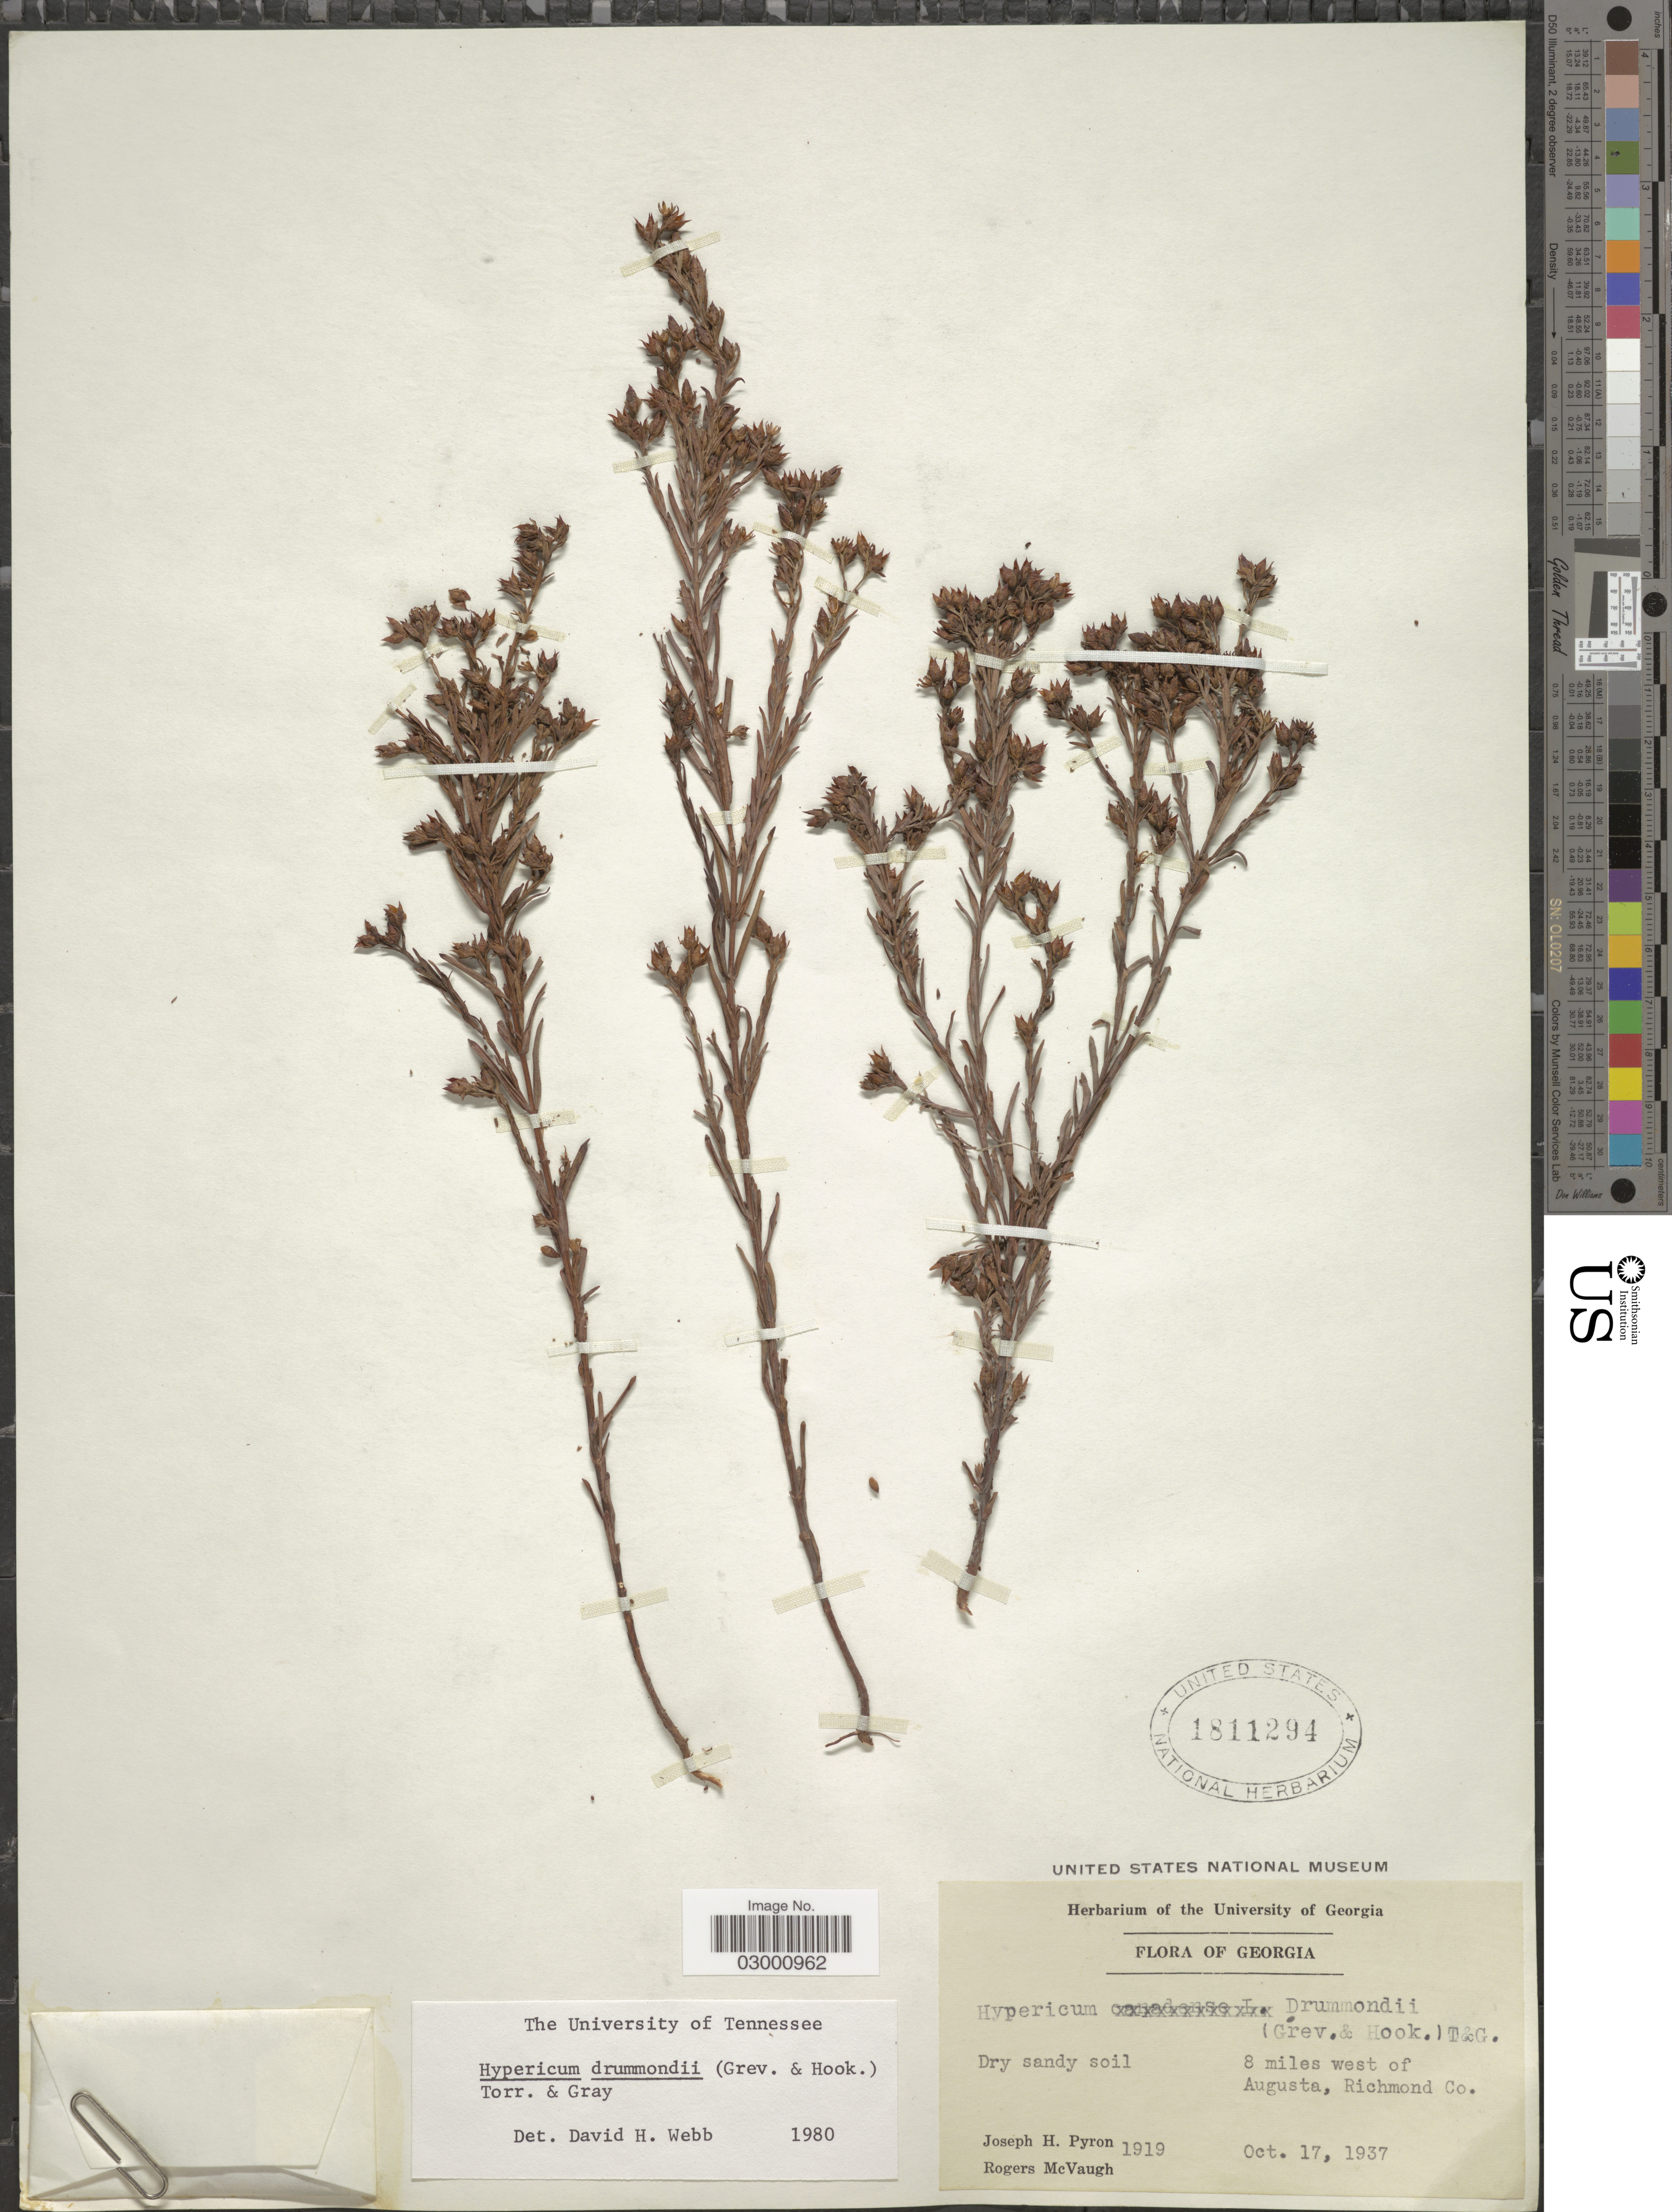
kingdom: Plantae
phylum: Tracheophyta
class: Magnoliopsida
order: Malpighiales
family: Hypericaceae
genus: Hypericum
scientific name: Hypericum drummondii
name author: (Grev. & Hook.) Torr. & A. Gray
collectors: J. H. Pyron & R. McVaugh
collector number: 1919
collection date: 1937-10-17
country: United States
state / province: Georgia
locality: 8 miles west of Augusta, Richmond Co.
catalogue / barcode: US 1811294